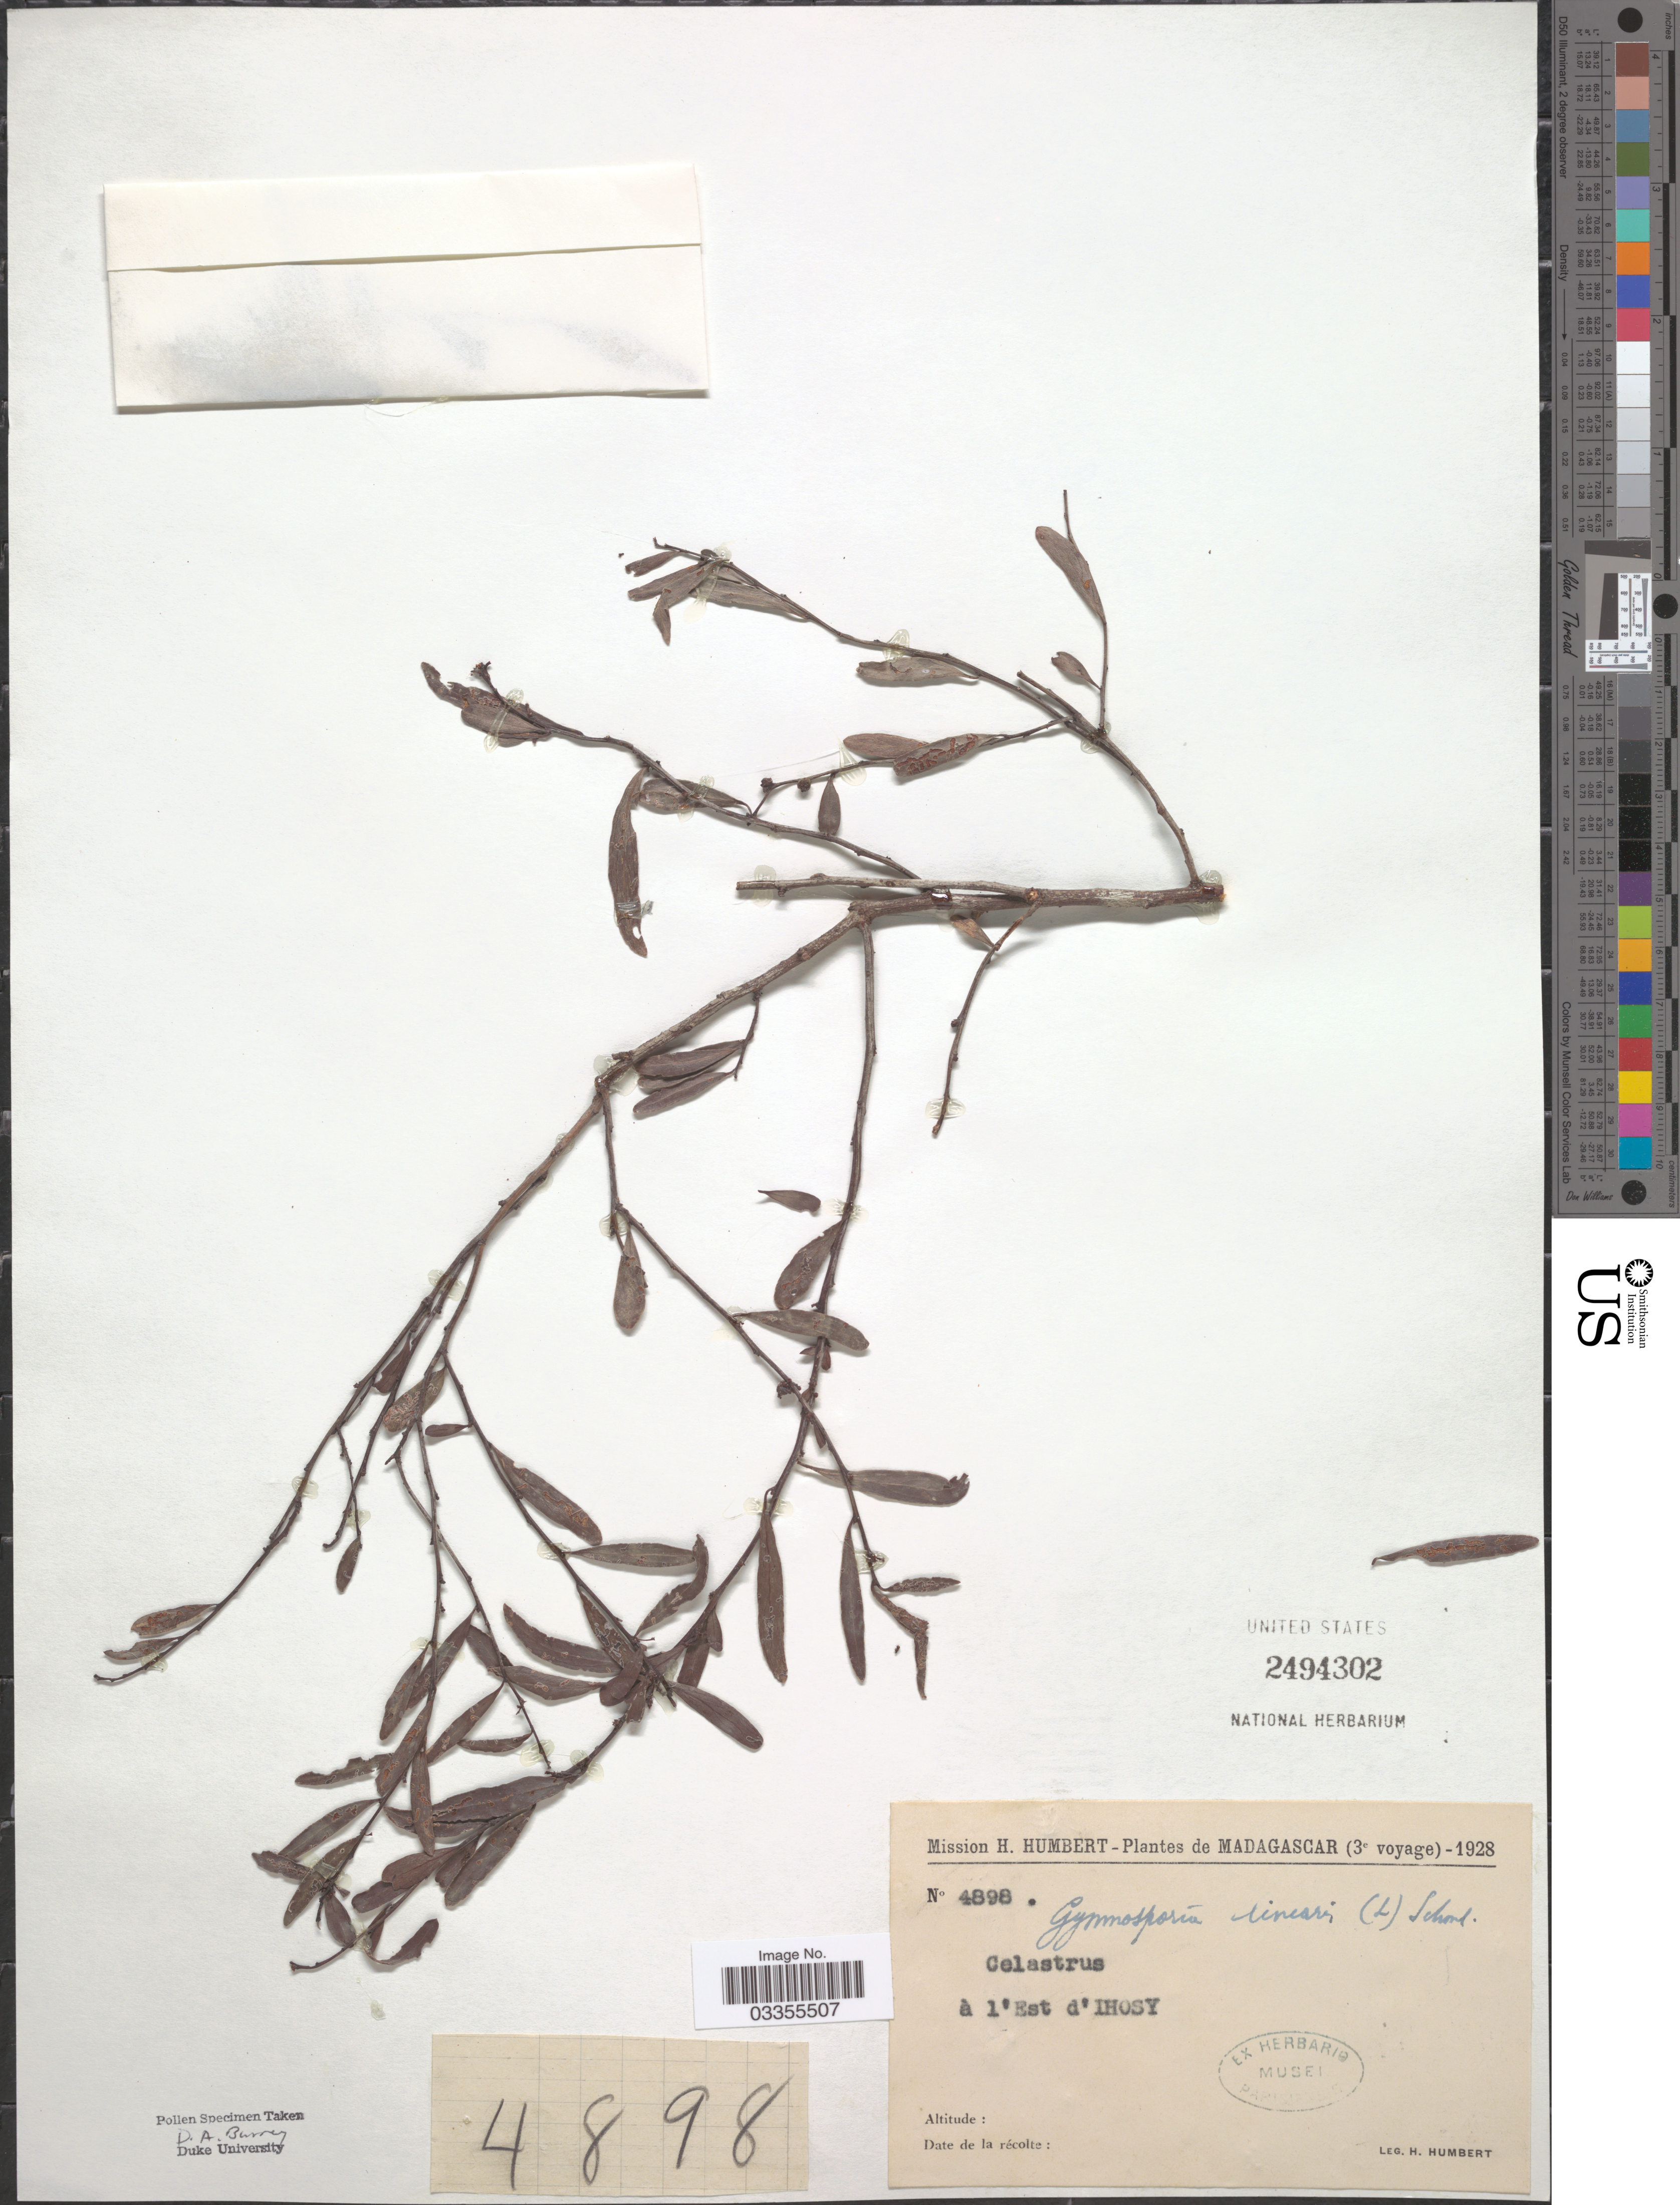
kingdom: Plantae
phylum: Tracheophyta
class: Magnoliopsida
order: Celastrales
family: Celastraceae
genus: Gymnosporia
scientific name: Gymnosporia linearis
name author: (L. f.) Loes.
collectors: H. Humbert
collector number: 4898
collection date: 1928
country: Madagascar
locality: À l'Est d'IHOSY.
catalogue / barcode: US 2494302